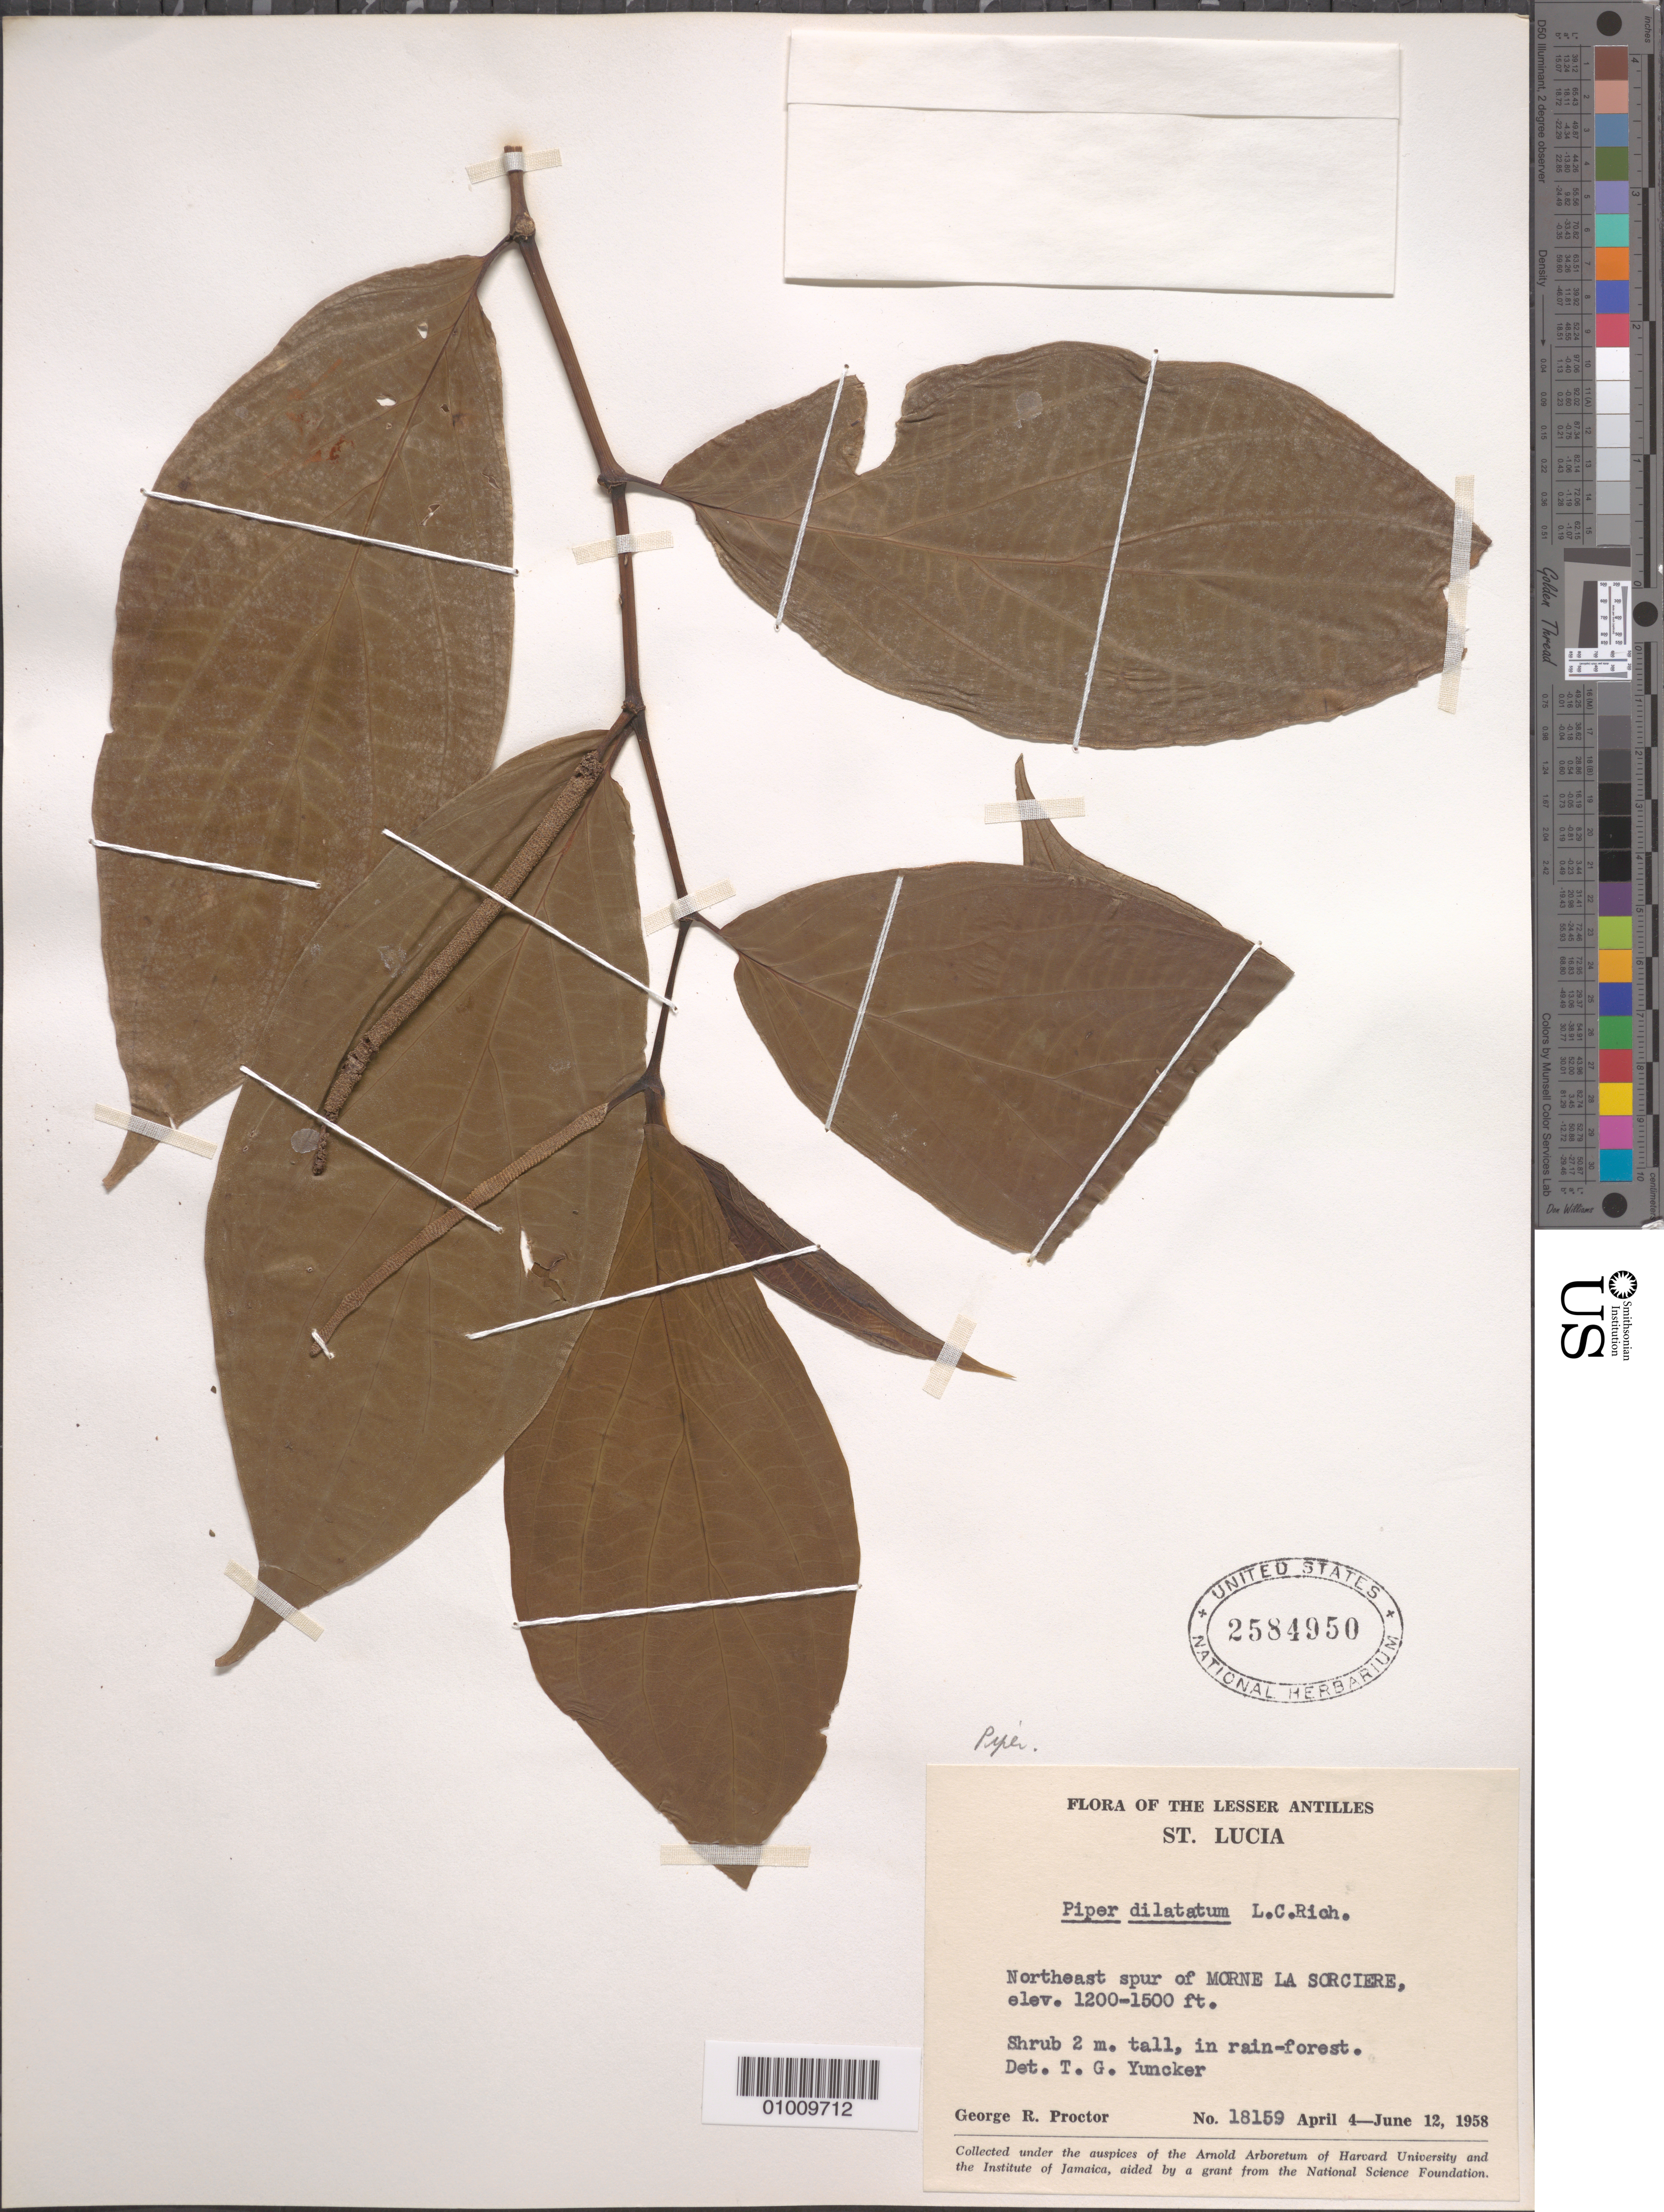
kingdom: Plantae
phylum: Tracheophyta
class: Magnoliopsida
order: Piperales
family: Piperaceae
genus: Piper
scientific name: Piper dilatatum var. dilatatum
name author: Rich.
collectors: G. R. Proctor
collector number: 18159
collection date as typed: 04 Apr 1958 to 12 Jun 1958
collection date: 1958-04-04/1958-06-12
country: St. Lucia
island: St. Lucia I.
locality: NE spur of Morne la Sorciere in the rainforest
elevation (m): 366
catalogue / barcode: US 2584950